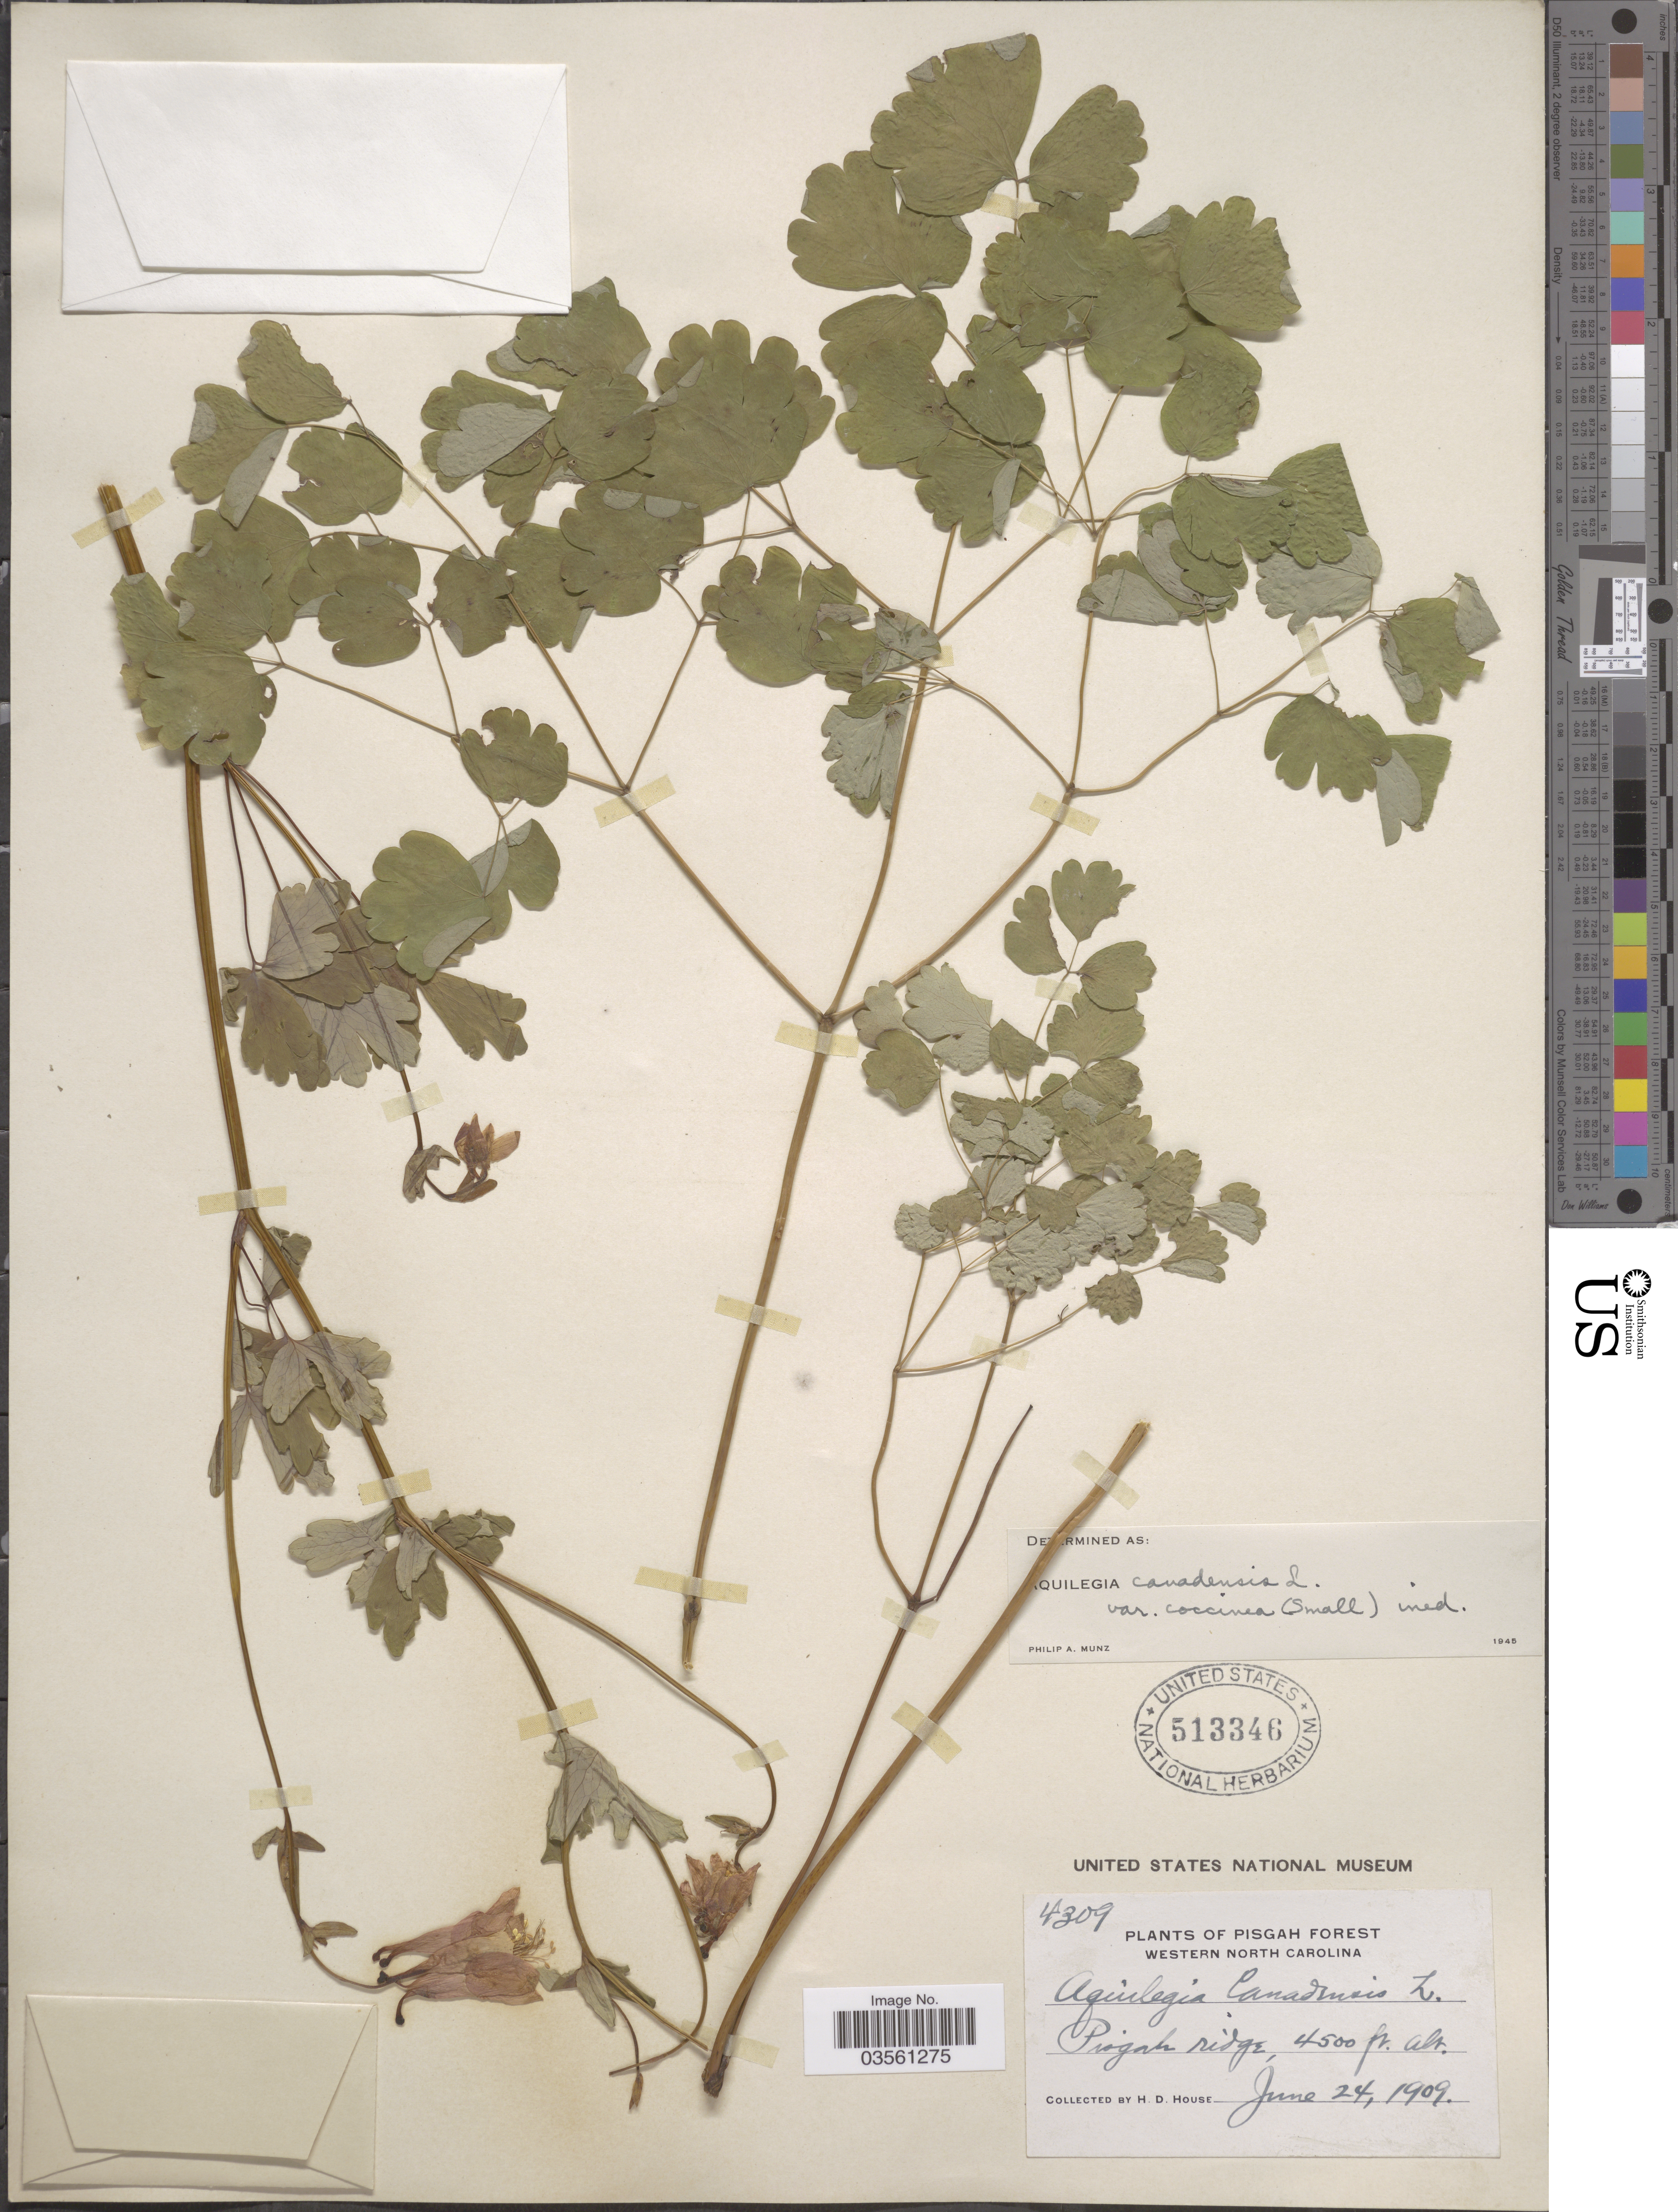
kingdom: Plantae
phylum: Tracheophyta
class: Magnoliopsida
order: Ranunculales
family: Ranunculaceae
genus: Aquilegia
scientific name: Aquilegia canadensis var. coccinea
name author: (Small) Munz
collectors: H. D. House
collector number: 4309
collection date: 1909-06-24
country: United States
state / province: North Carolina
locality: Pisgah Forest. Western North Carolina. Pisgah ridge.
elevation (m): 1372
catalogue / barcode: US 513346